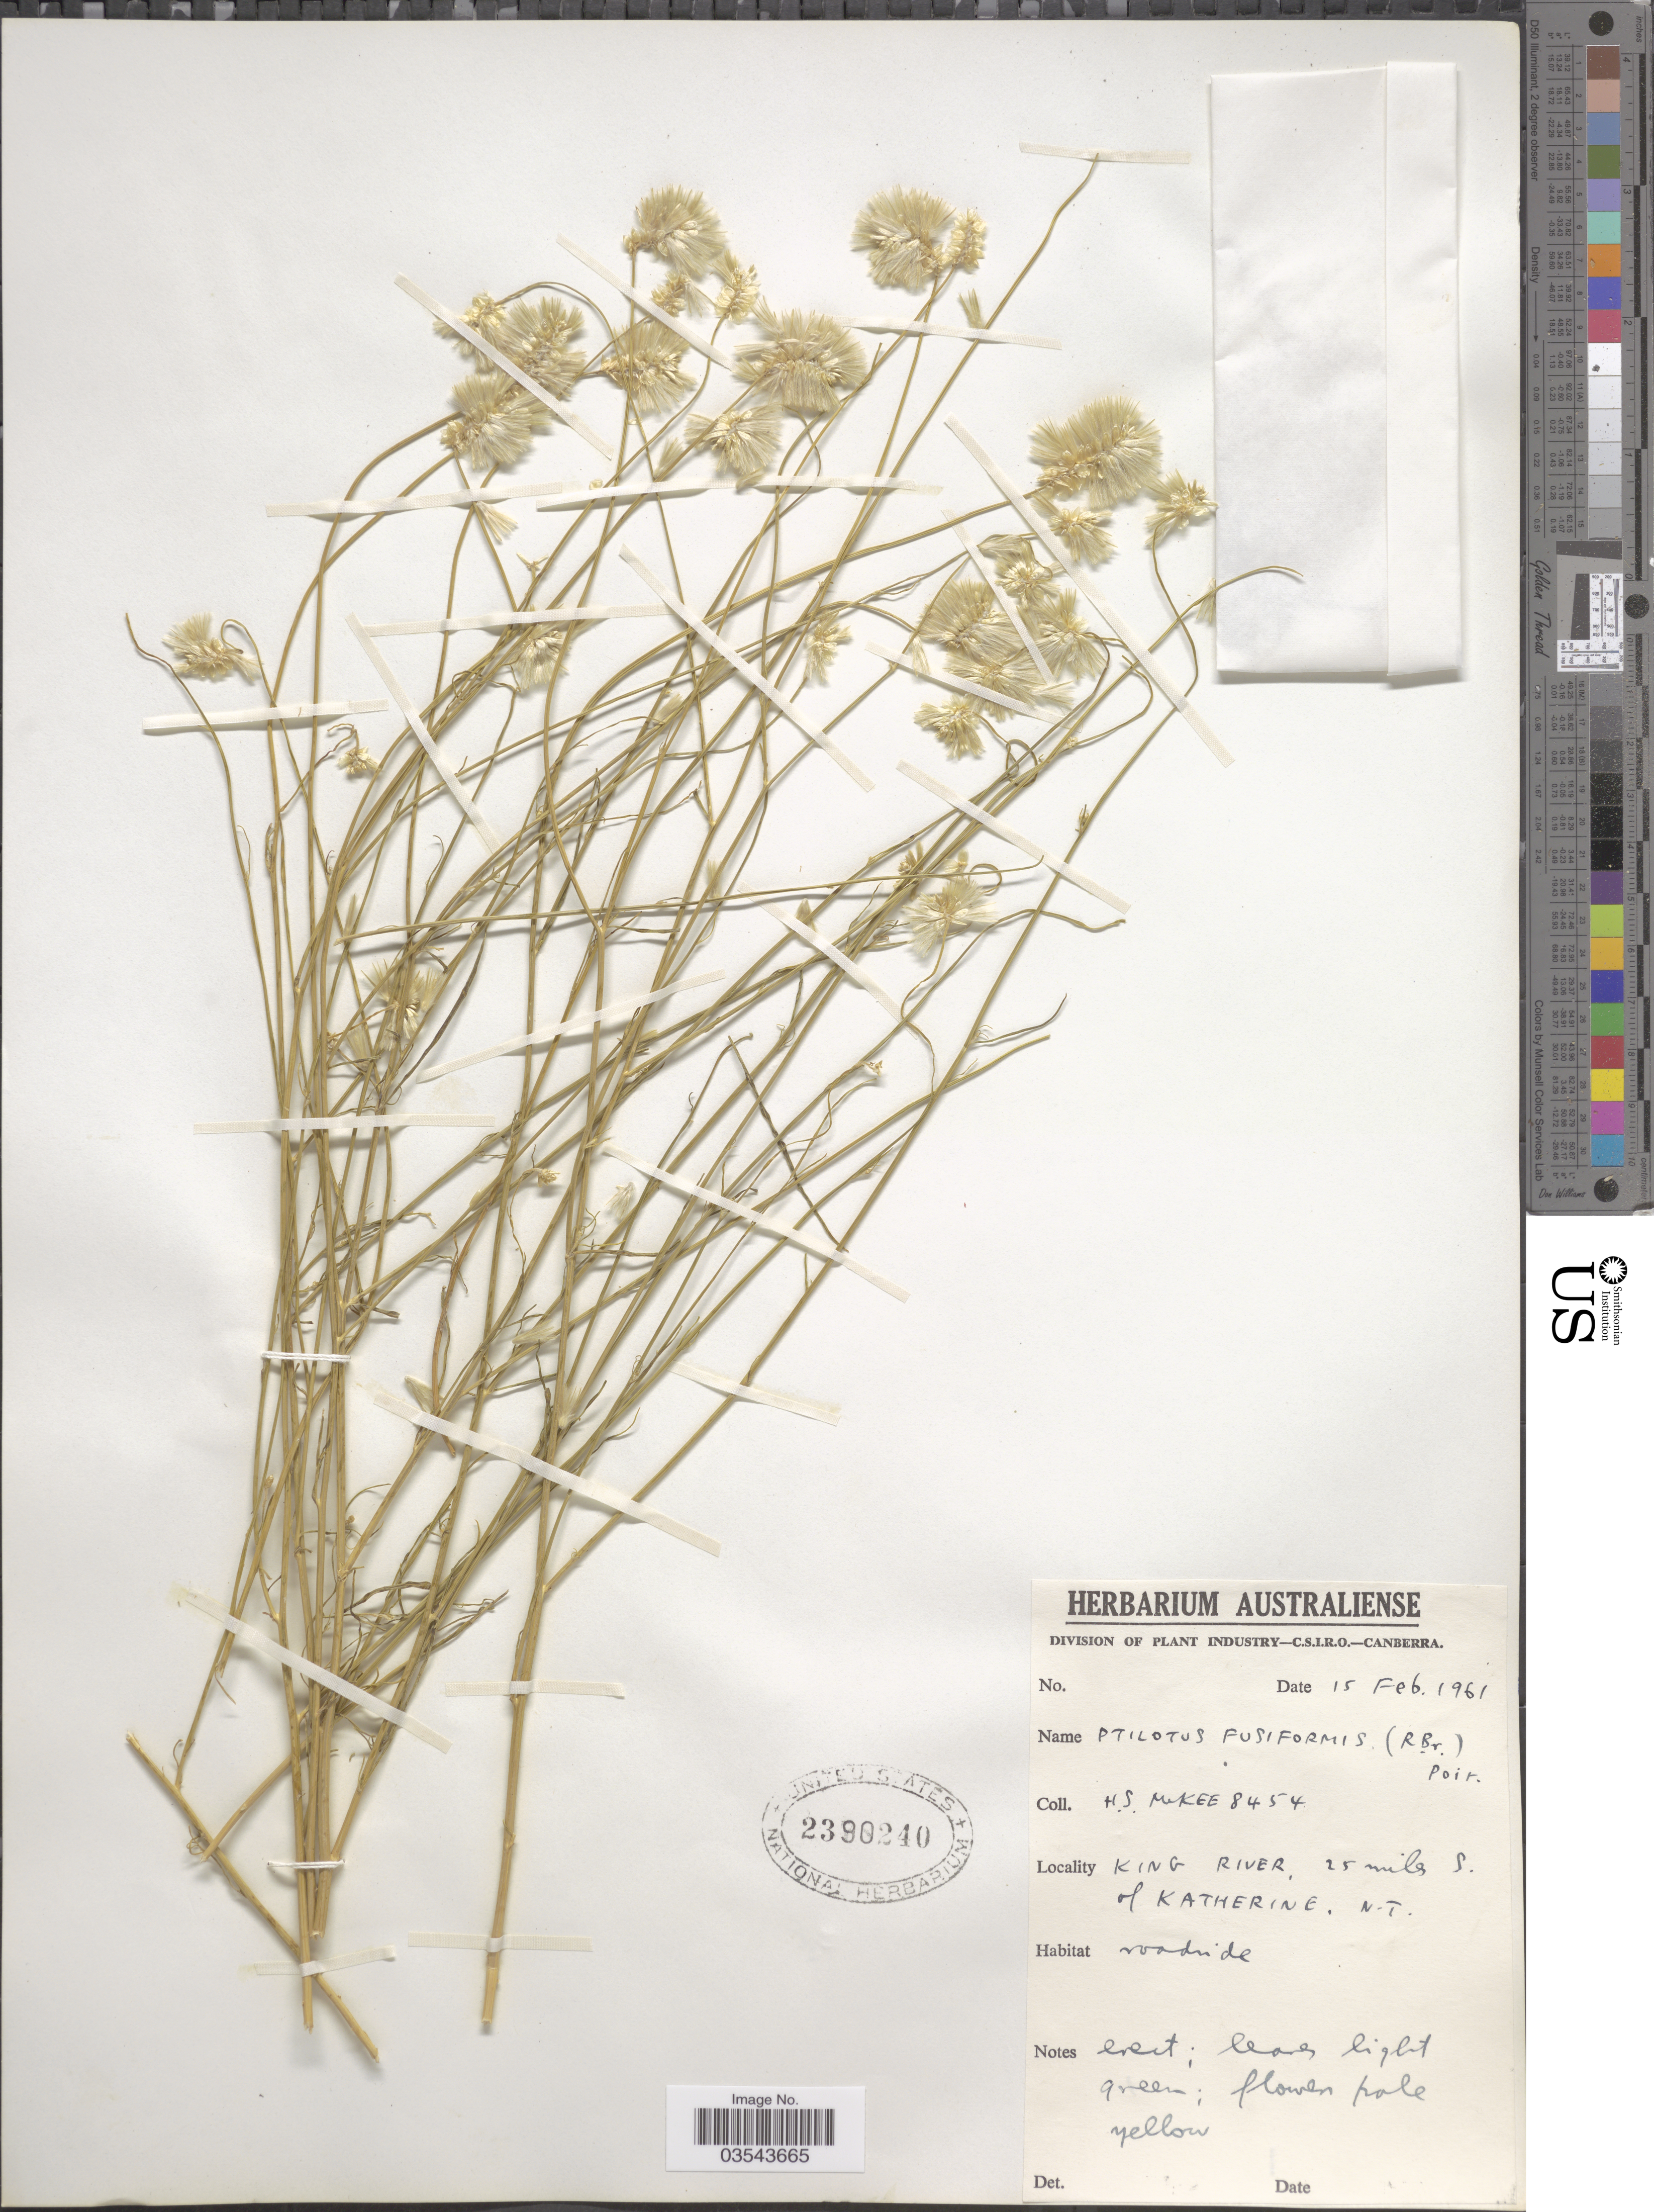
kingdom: Plantae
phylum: Tracheophyta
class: Magnoliopsida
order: Caryophyllales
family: Amaranthaceae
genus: Ptilotus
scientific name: Ptilotus fusiformis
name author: (R. Br.) Poir.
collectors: H. S. McKee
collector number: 8454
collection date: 1961-02-15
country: Australia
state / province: Northern Territory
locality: King River, 25 miles S. of Katherine. N.T.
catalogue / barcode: US 2390240